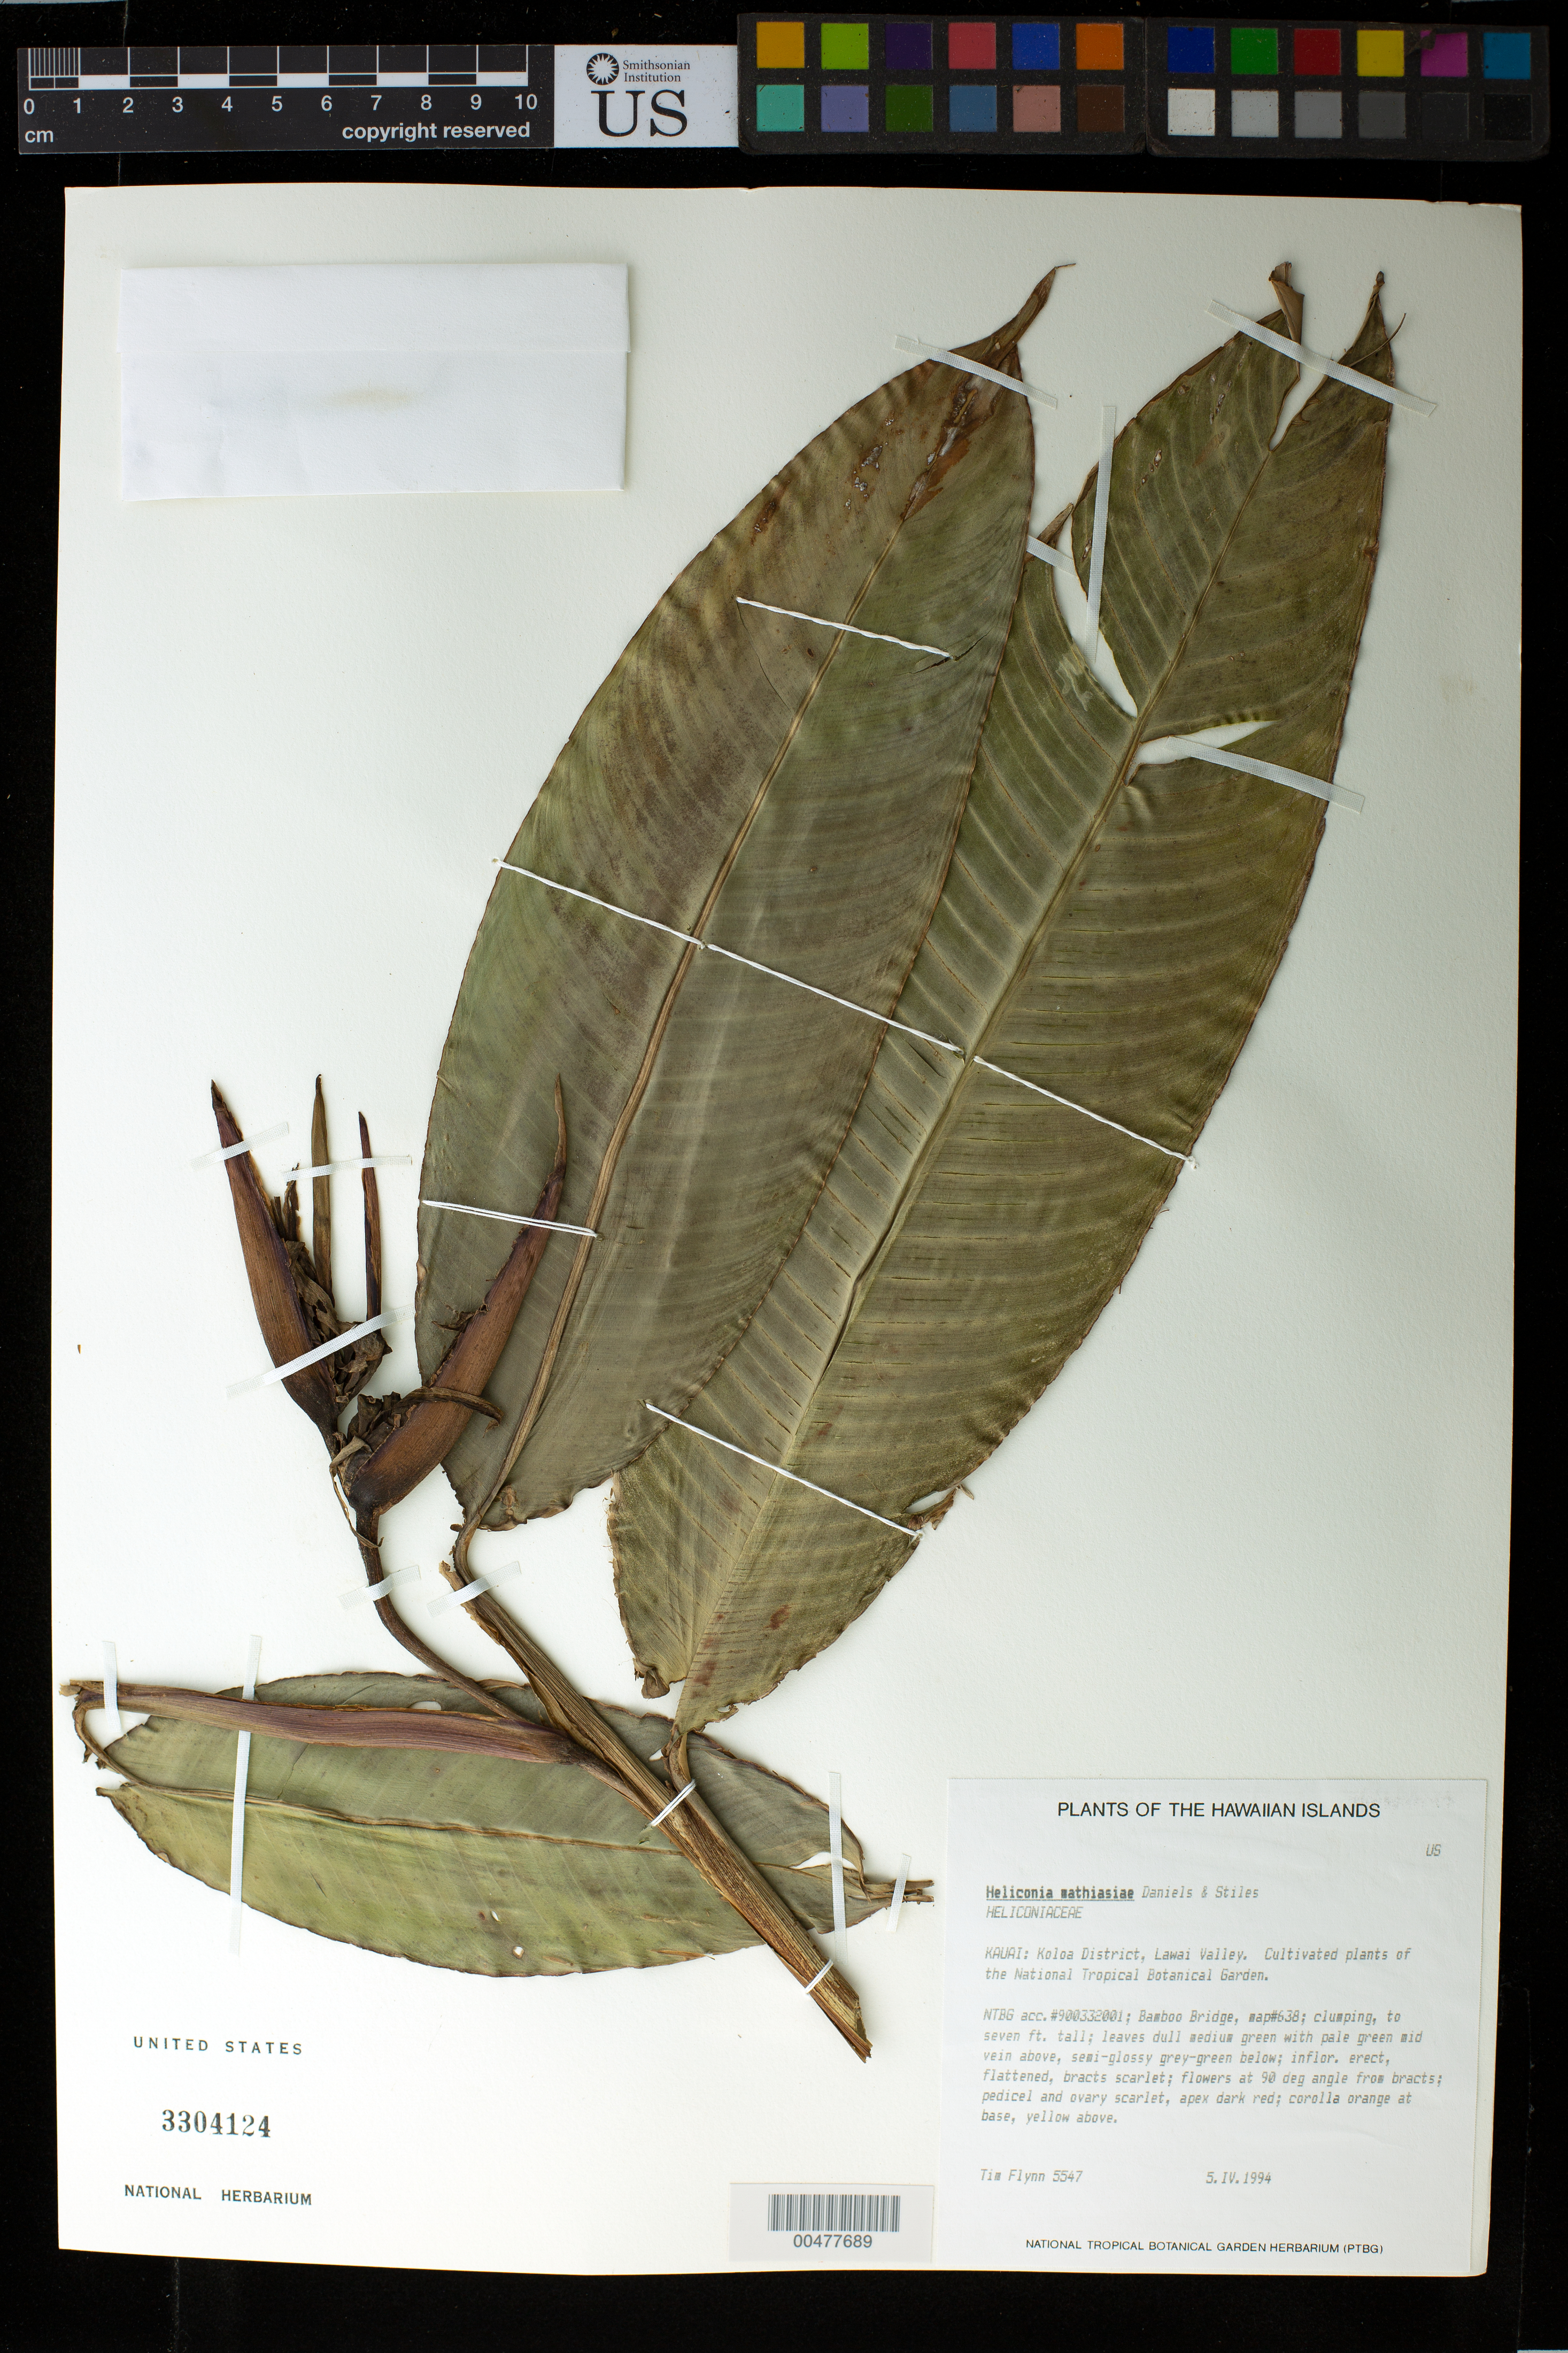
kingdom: Plantae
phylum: Tracheophyta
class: Liliopsida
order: Zingiberales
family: Heliconiaceae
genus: Heliconia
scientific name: Heliconia mathiasiae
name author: G.S. Daniels & F.G. Stiles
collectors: T. W. Flynn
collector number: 5547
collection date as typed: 5 Apr 1994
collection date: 1994-04-05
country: United States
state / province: Hawaii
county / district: Kauai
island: Kaua'i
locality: Koloa Dist., Lawai Valley, National Tropical Botanical Garden, BAmboo Bridge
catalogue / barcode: US 3304124